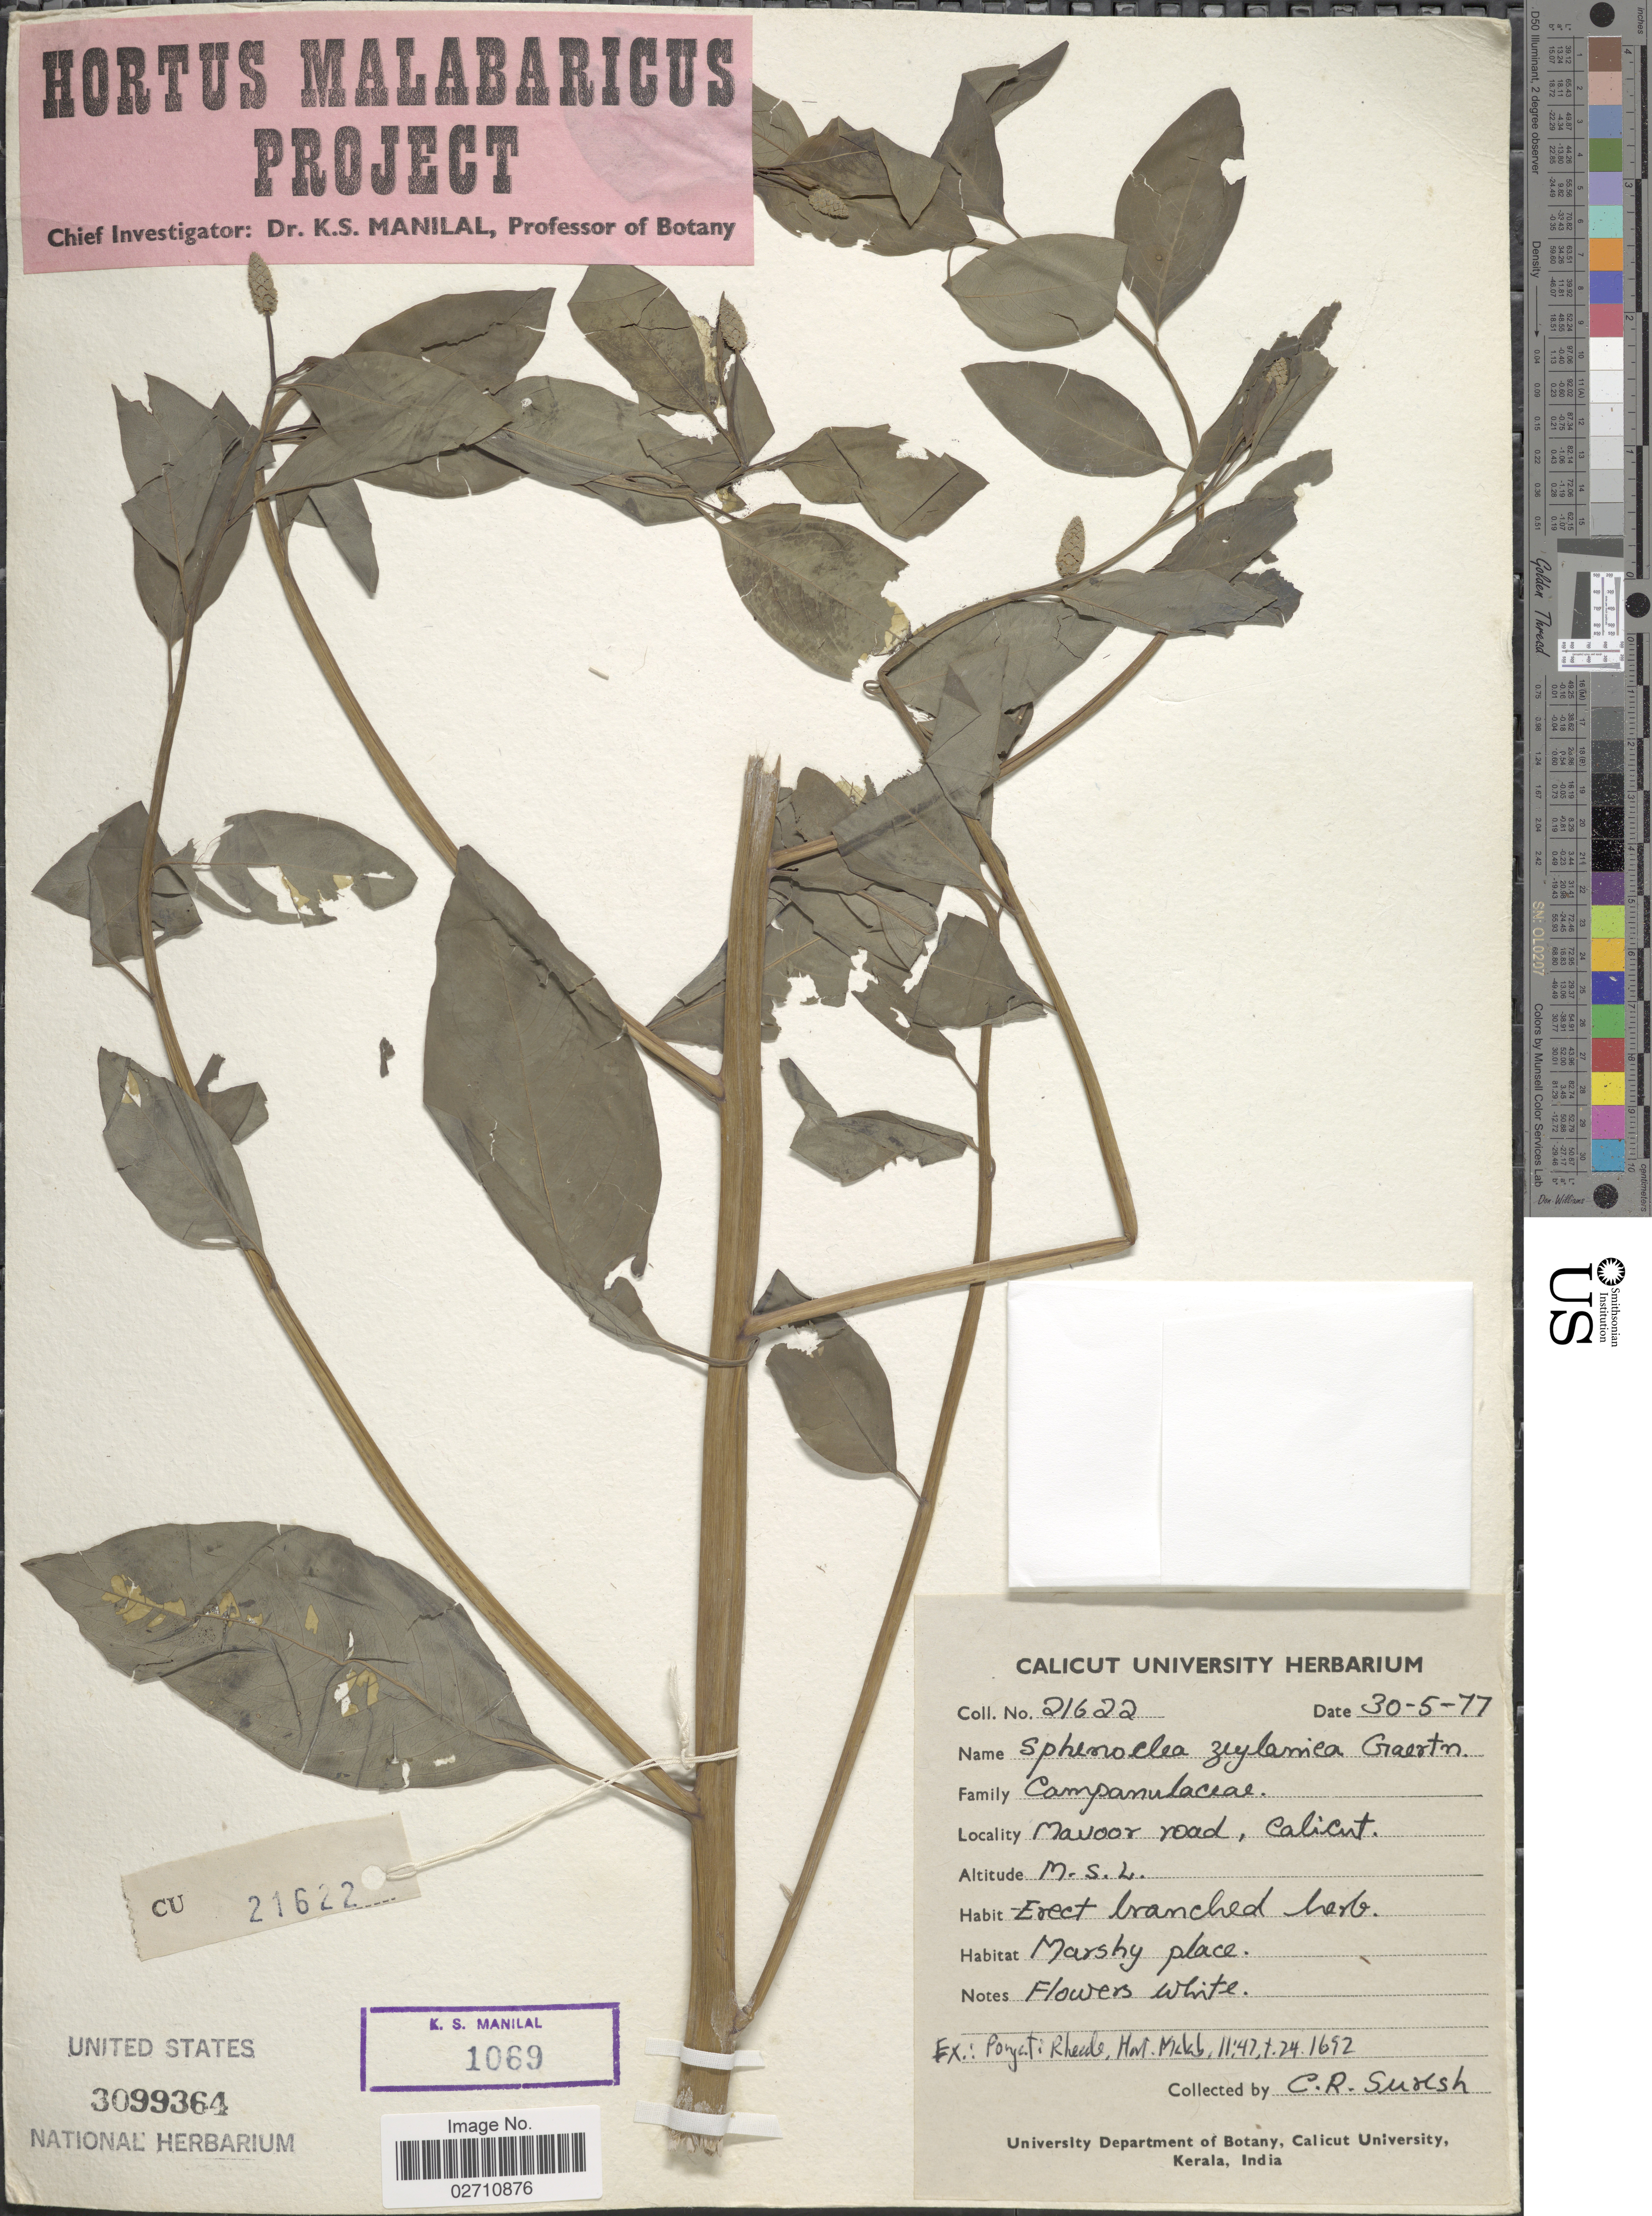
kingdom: Plantae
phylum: Tracheophyta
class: Magnoliopsida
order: Solanales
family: Sphenocleaceae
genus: Sphenoclea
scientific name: Sphenoclea zeylanica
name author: Gaertn.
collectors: C. Suresh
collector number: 21622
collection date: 1977-05-30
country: India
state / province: Kerala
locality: Mavoor road, Calicut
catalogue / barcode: US 3099364